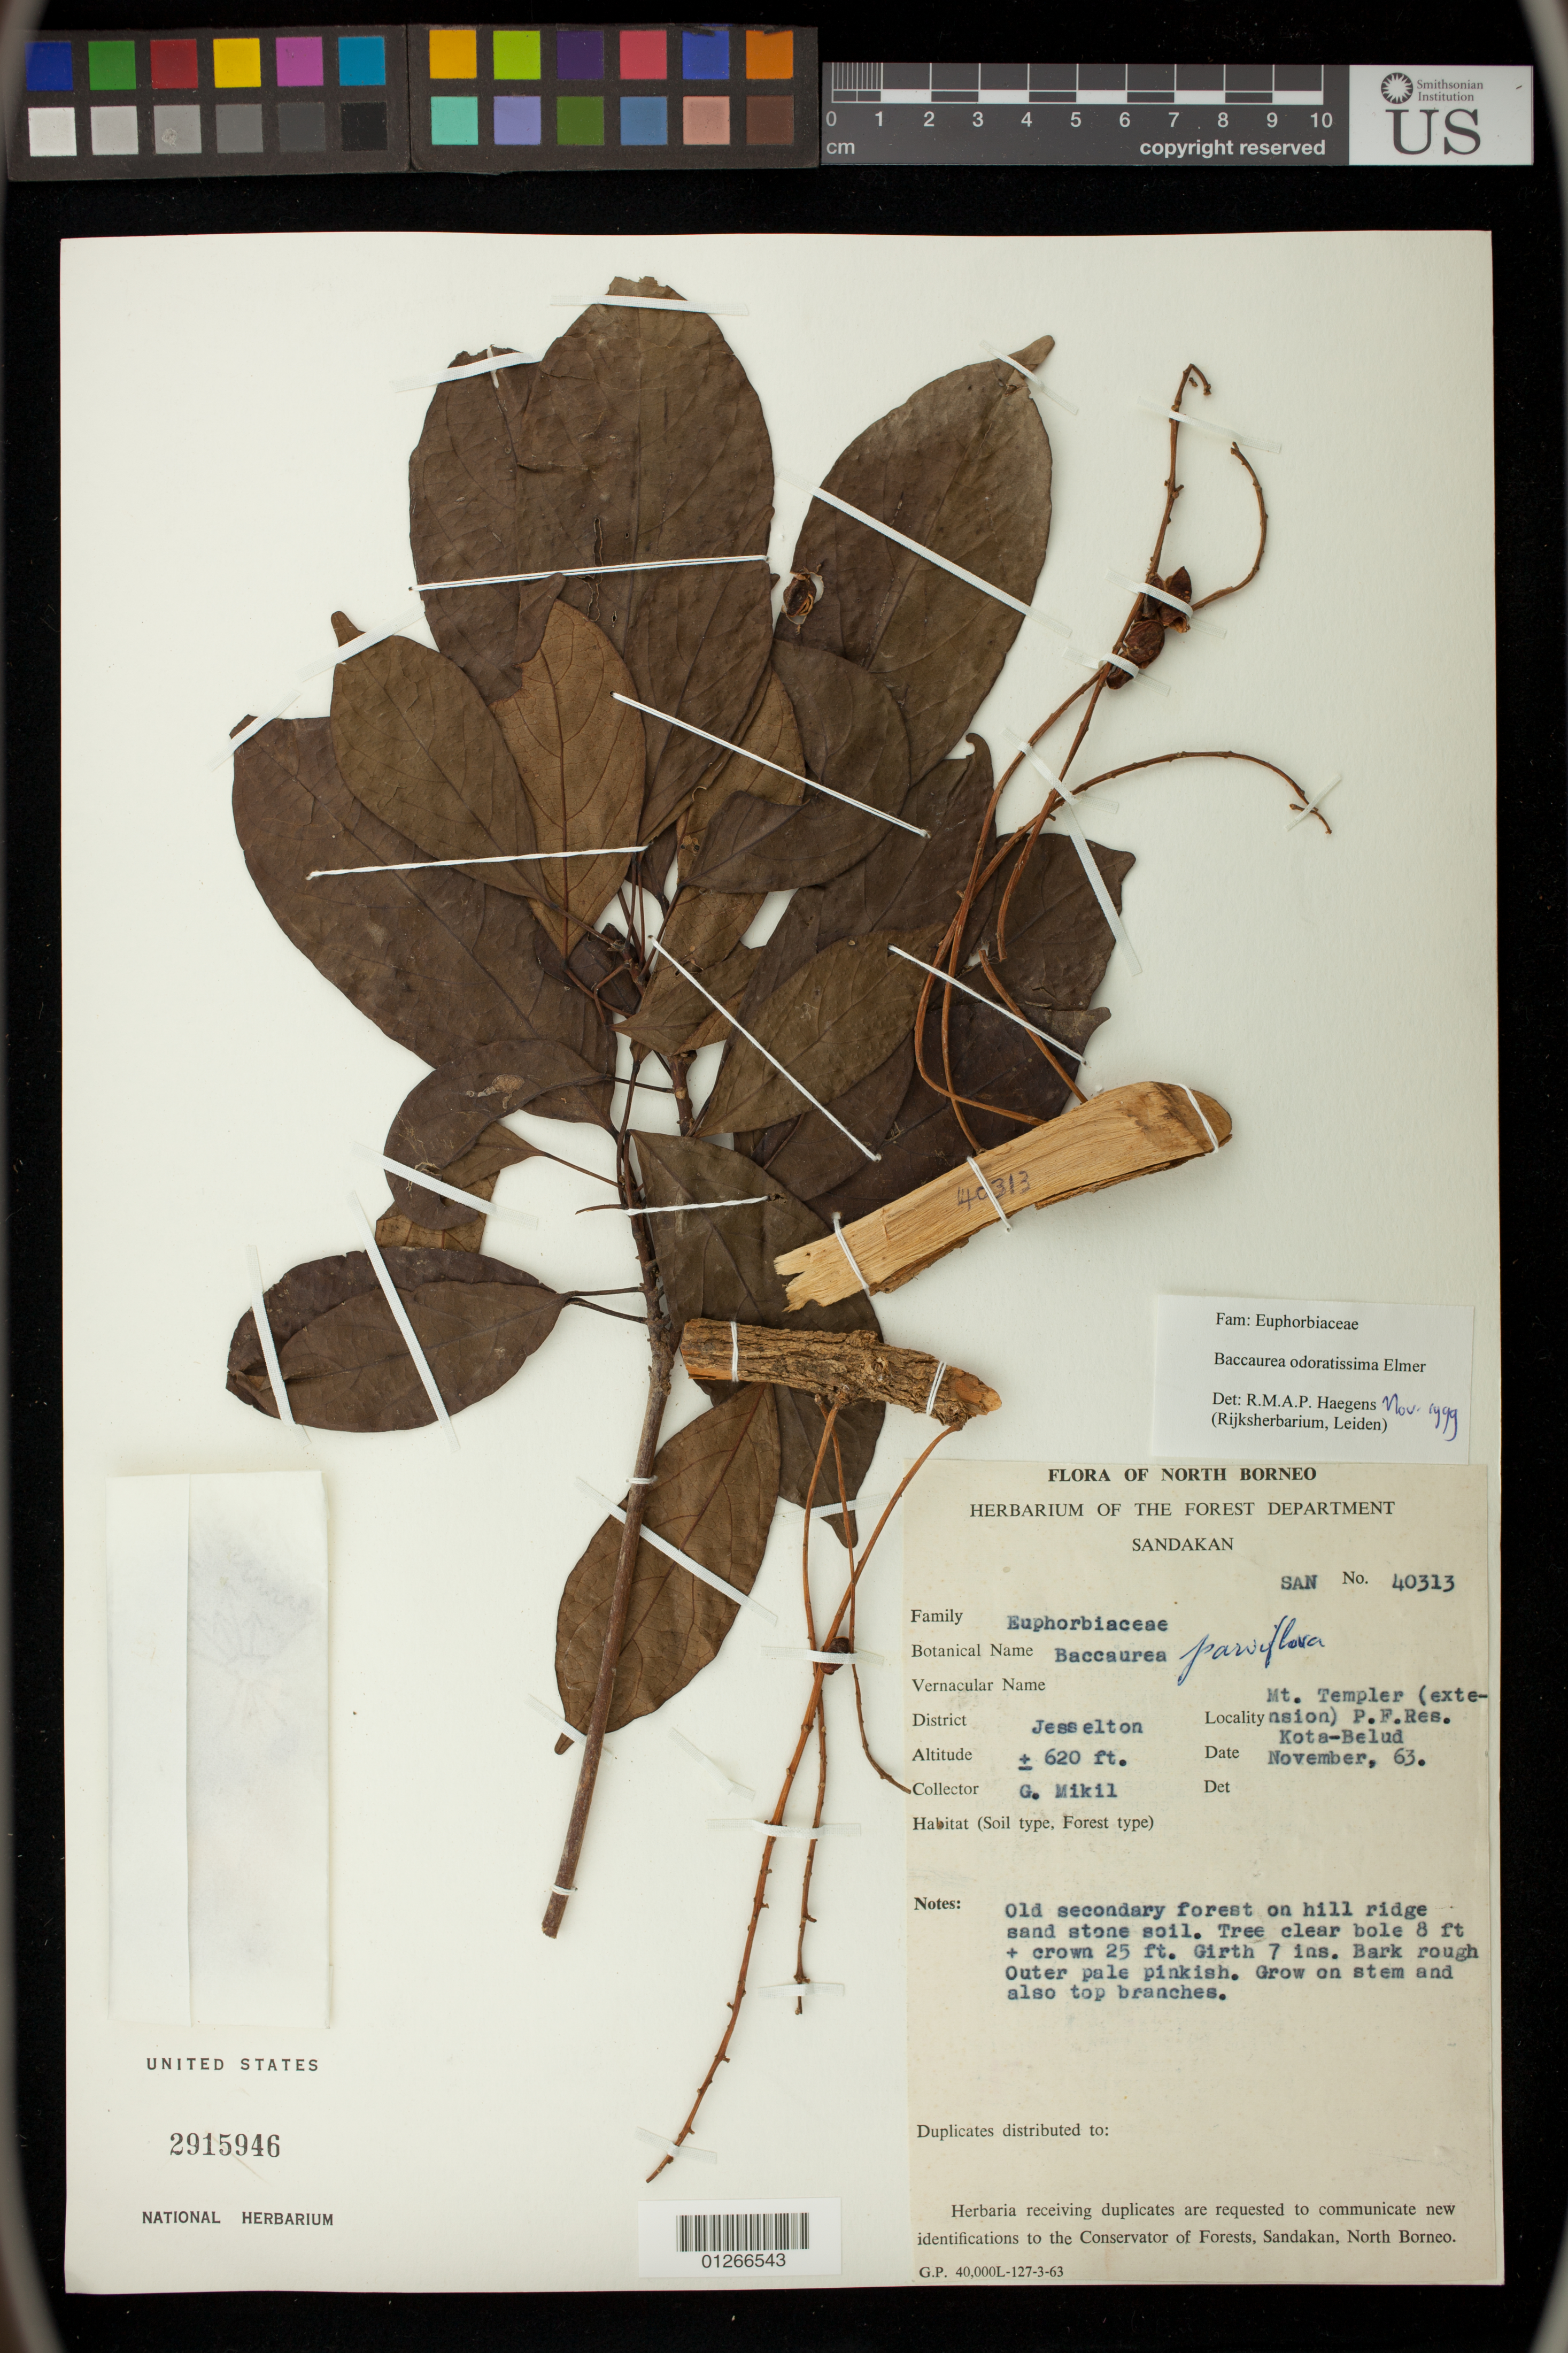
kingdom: Plantae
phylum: Tracheophyta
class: Magnoliopsida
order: Malpighiales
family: Phyllanthaceae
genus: Baccaurea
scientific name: Baccaurea odoratissima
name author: Elmer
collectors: G. Mikil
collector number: SAN 40313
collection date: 1963-11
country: Malaysia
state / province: Sabah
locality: North Borneo. Sandakan. Jesselton. Mt. Templer (extension) P.F. Res. Kota-Belud.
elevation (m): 189